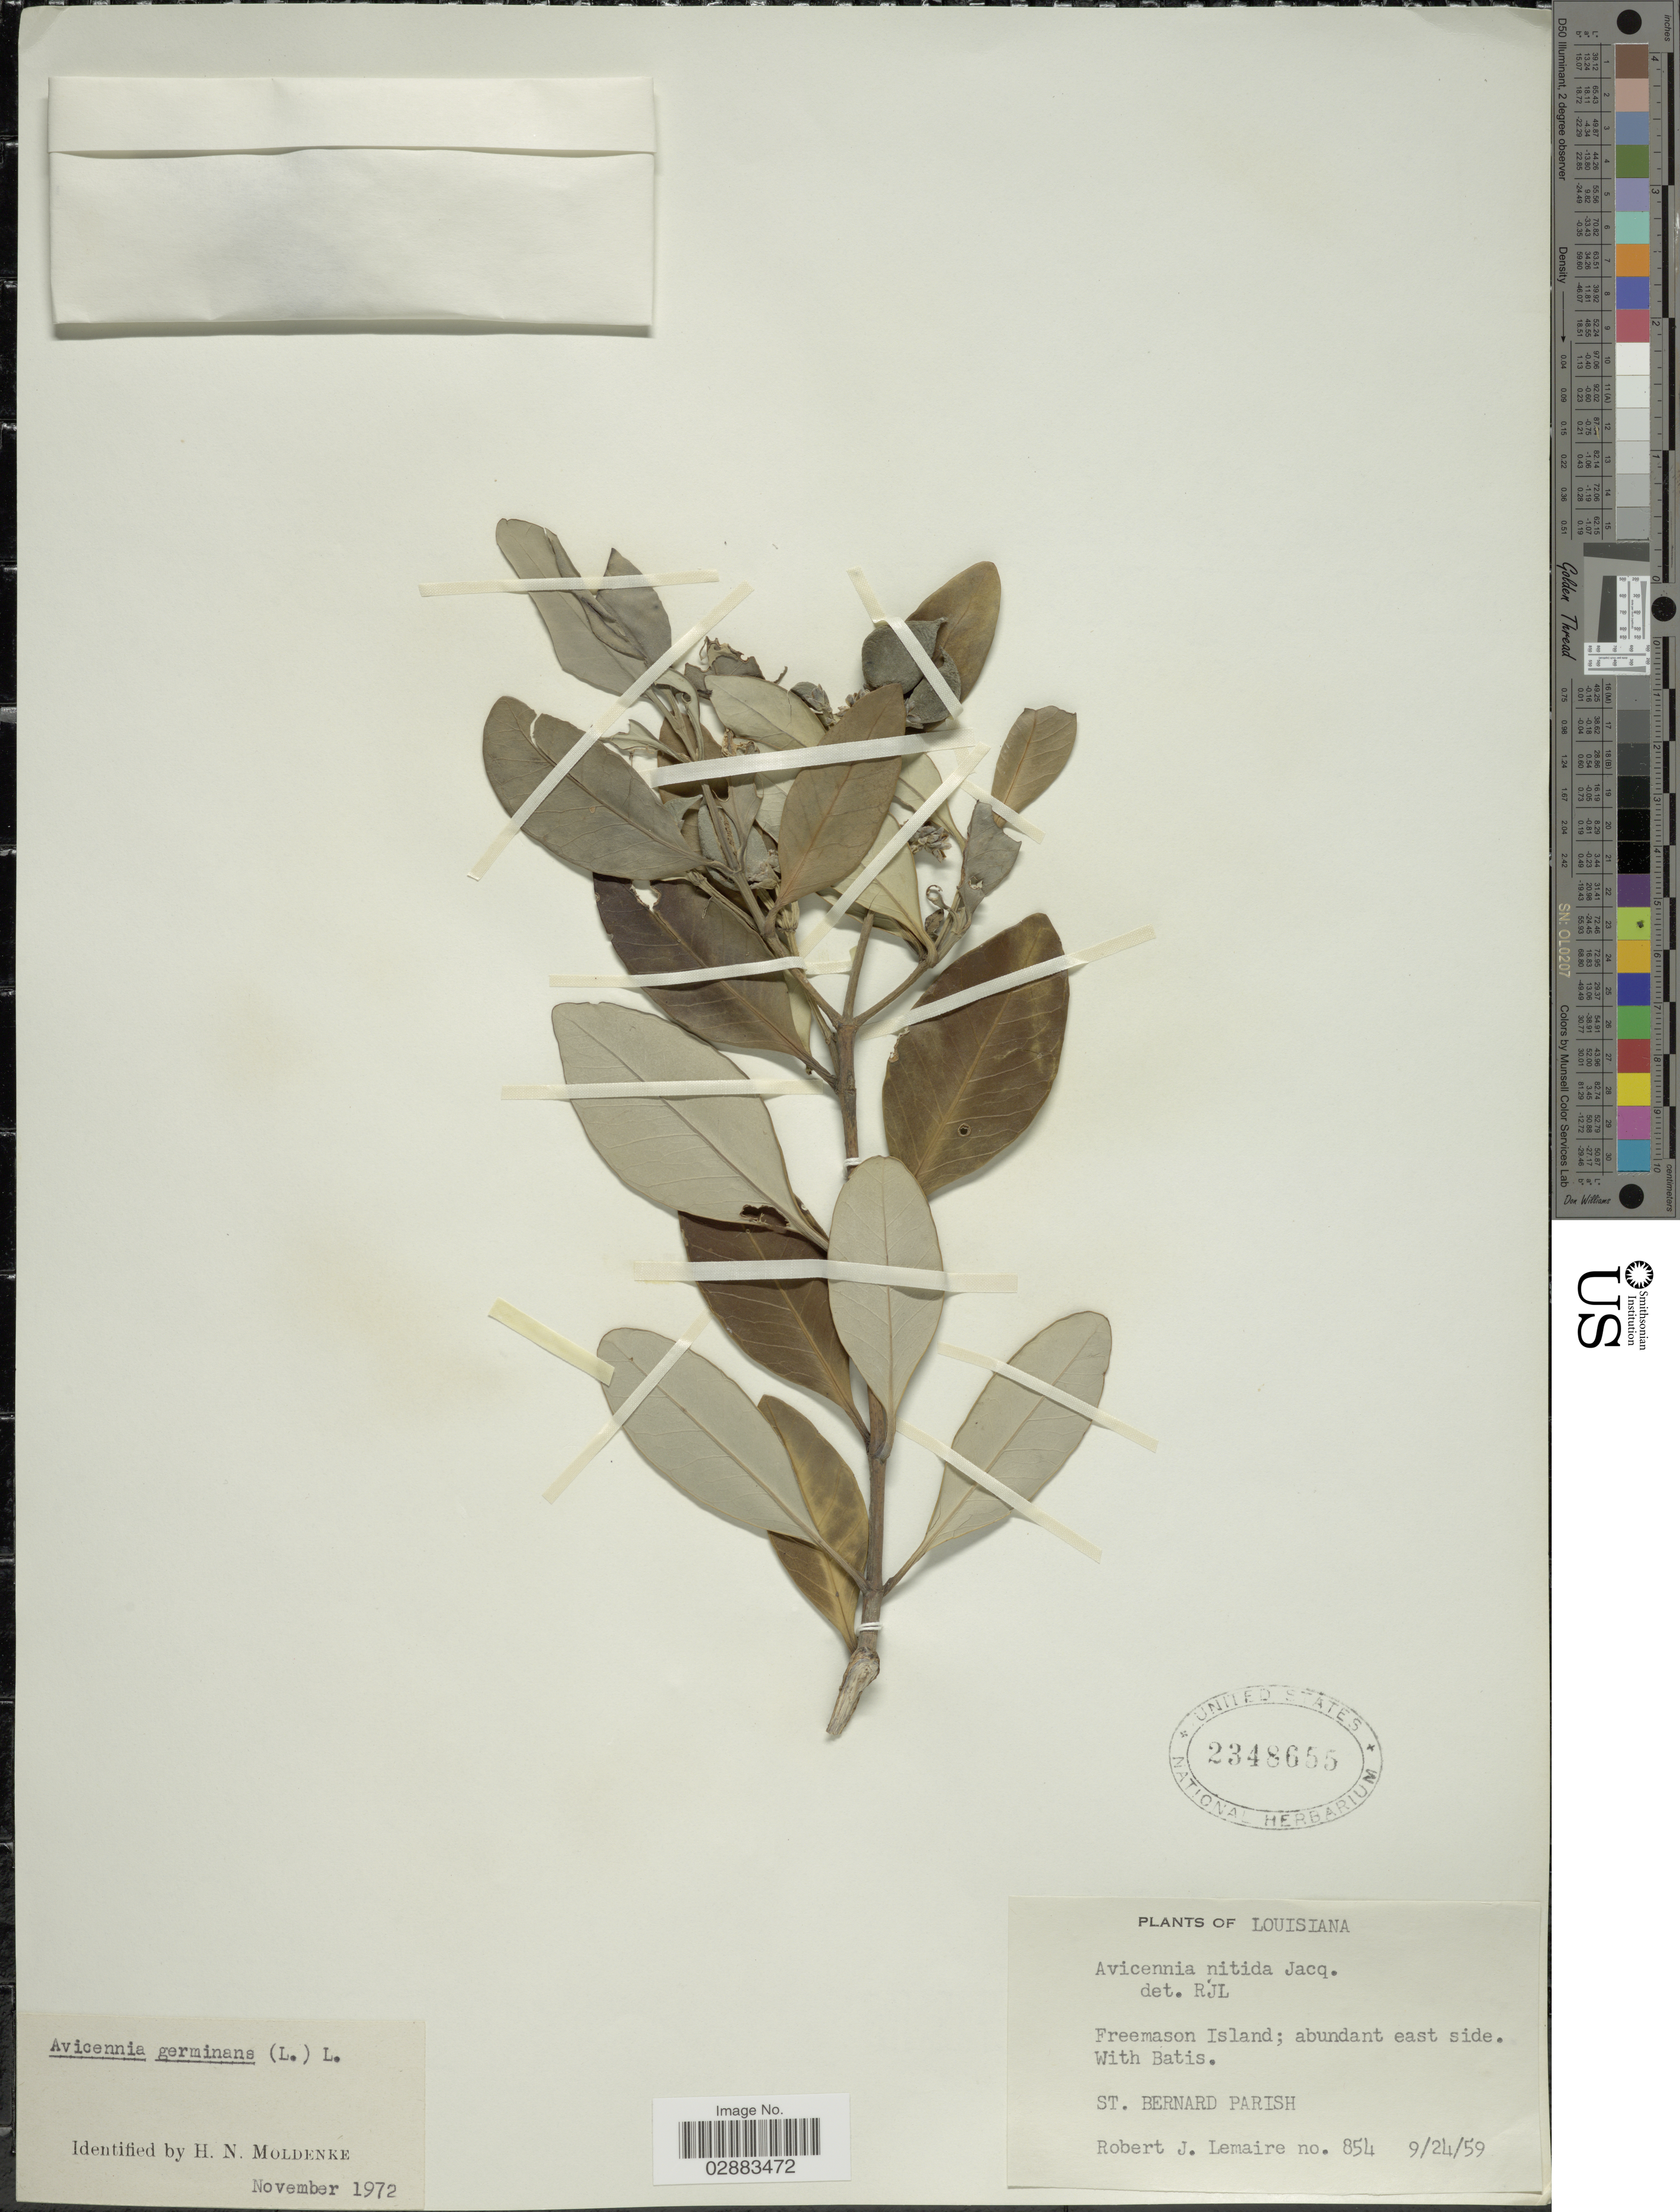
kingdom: Plantae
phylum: Tracheophyta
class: Magnoliopsida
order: Lamiales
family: Acanthaceae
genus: Avicennia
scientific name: Avicennia germinans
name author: (L.) L.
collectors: R. J. Lemaire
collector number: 854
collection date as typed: Transcribed d/m/y: 24/9/59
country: United States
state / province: Louisiana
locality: Freemason Island; abundant east side. With Batis. St. Bernard Parish.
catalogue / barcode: US 2348655